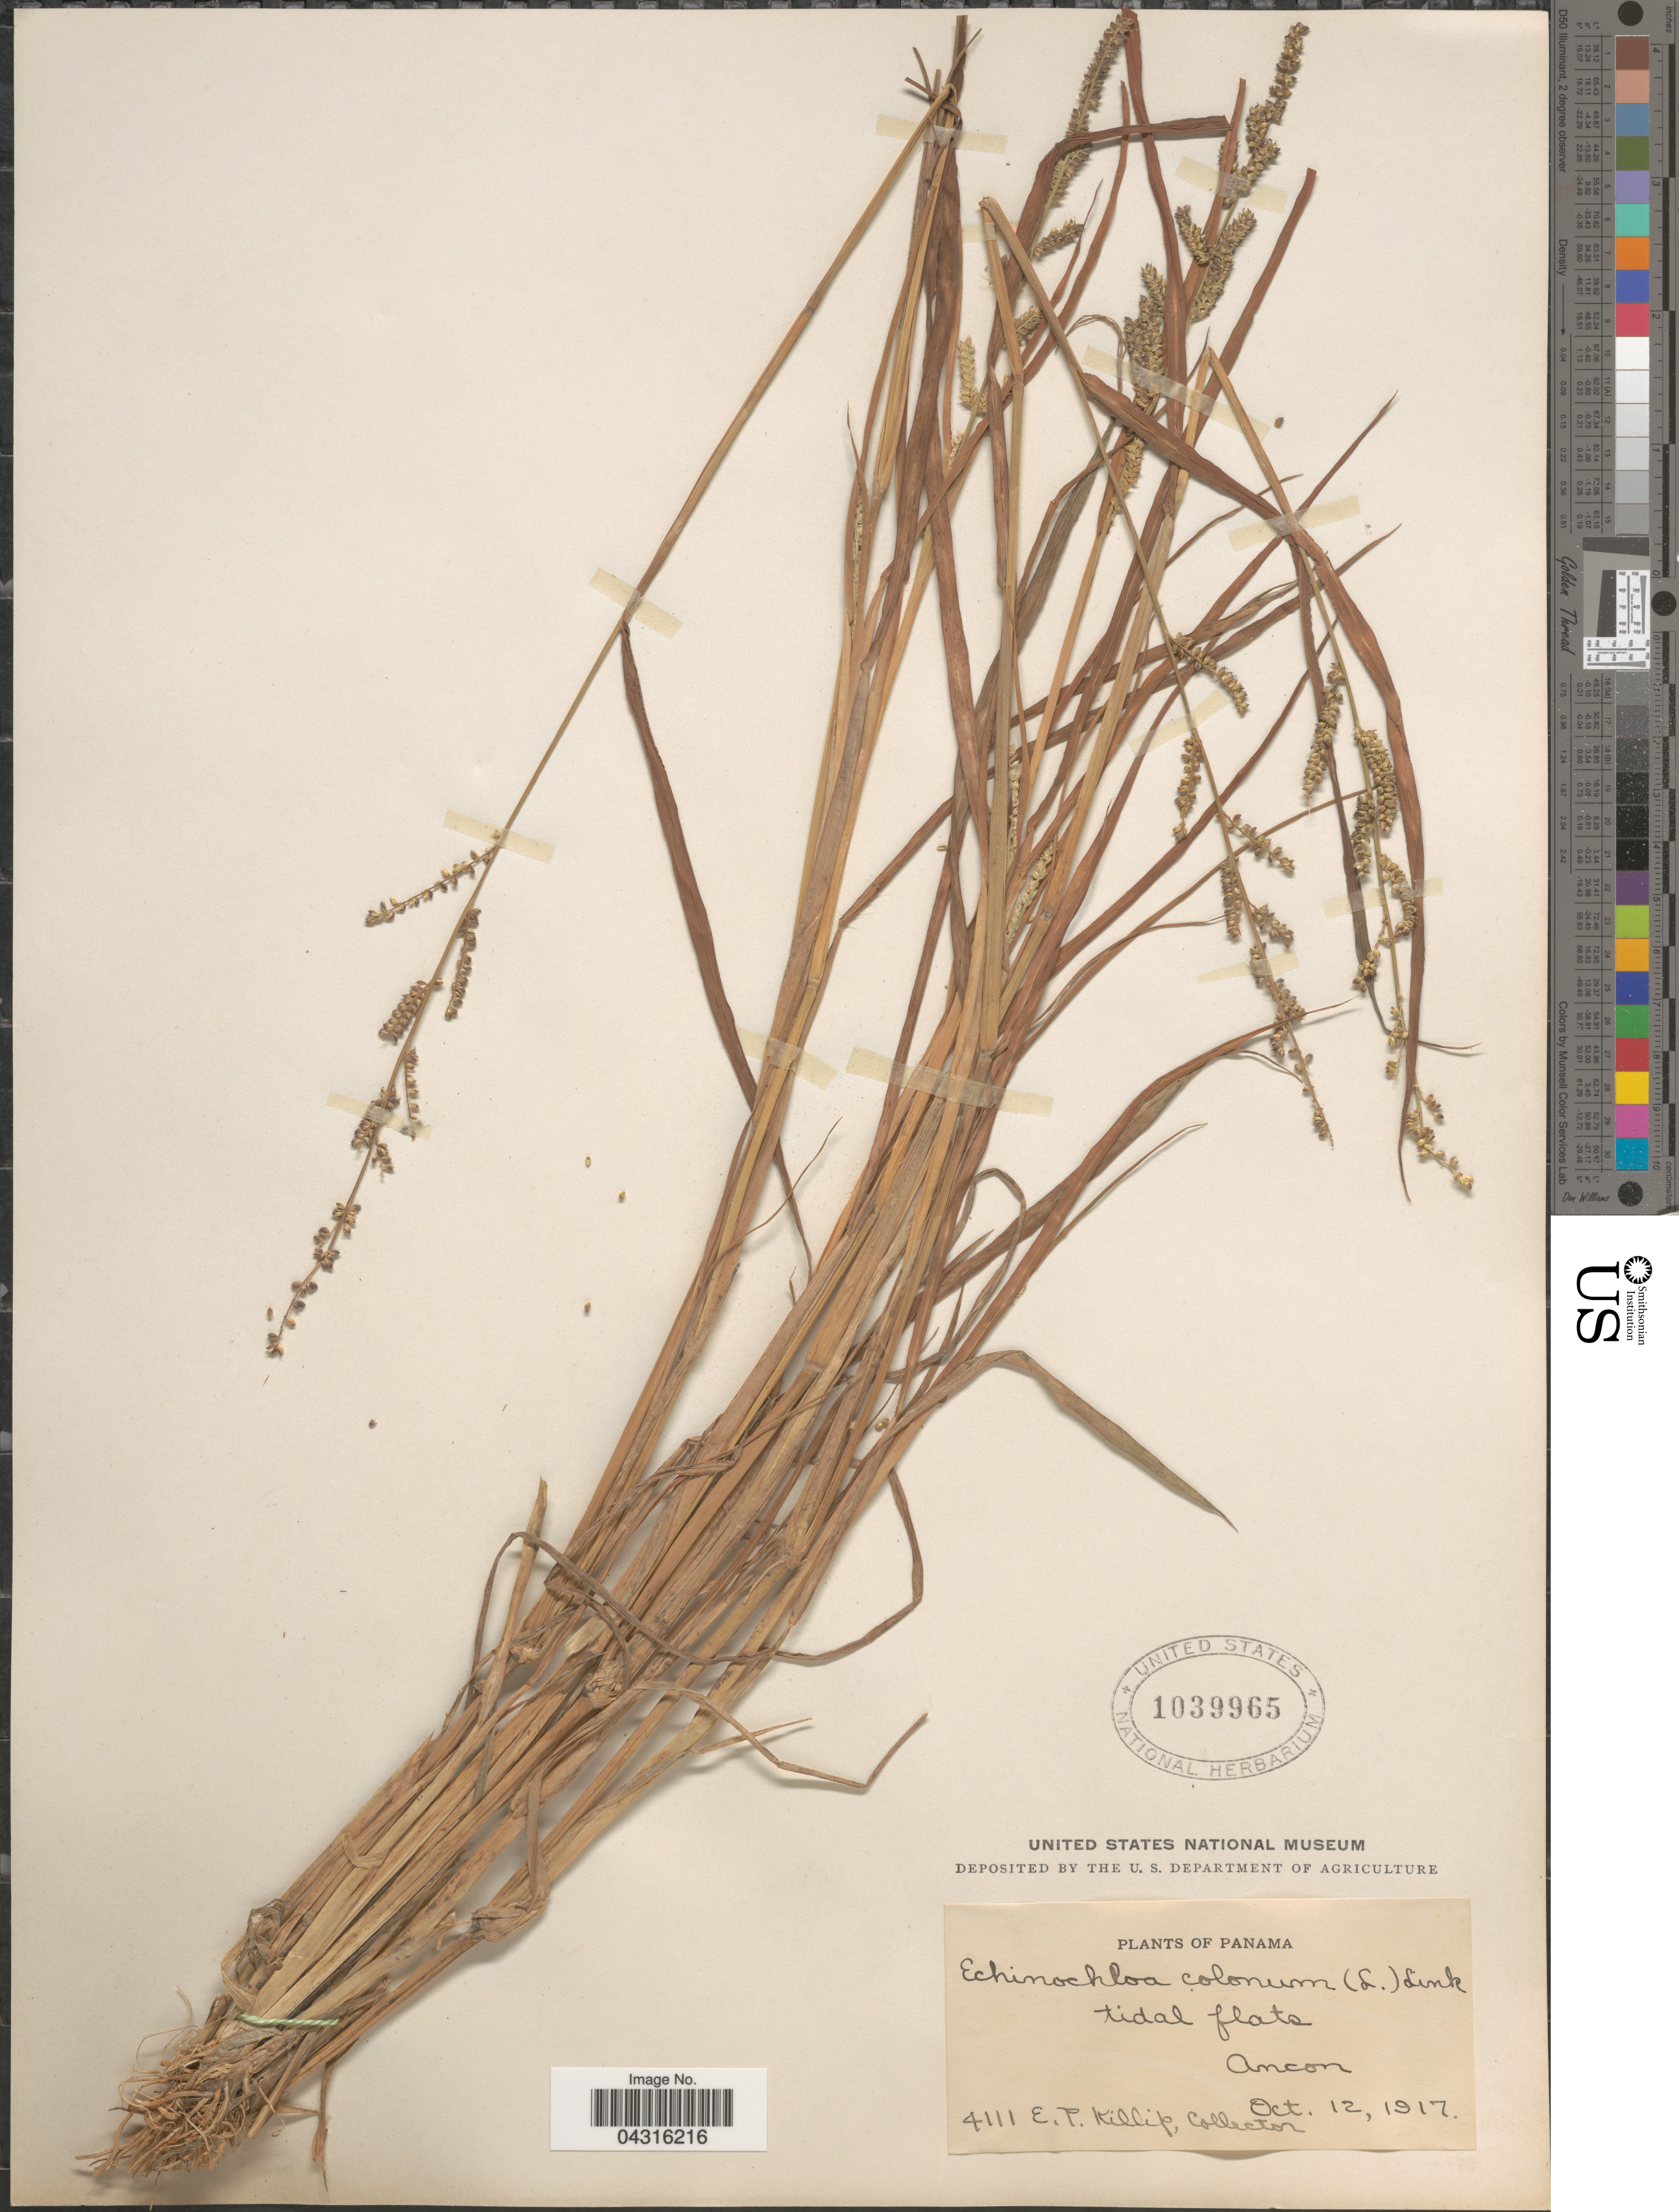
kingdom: Plantae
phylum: Tracheophyta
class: Liliopsida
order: Poales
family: Poaceae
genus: Echinochloa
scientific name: Echinochloa colona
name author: (L.) Link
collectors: E. P. Killip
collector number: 4111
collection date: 1917-10-12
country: Panama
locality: Tidal flats, Ancon.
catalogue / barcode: US 1039965